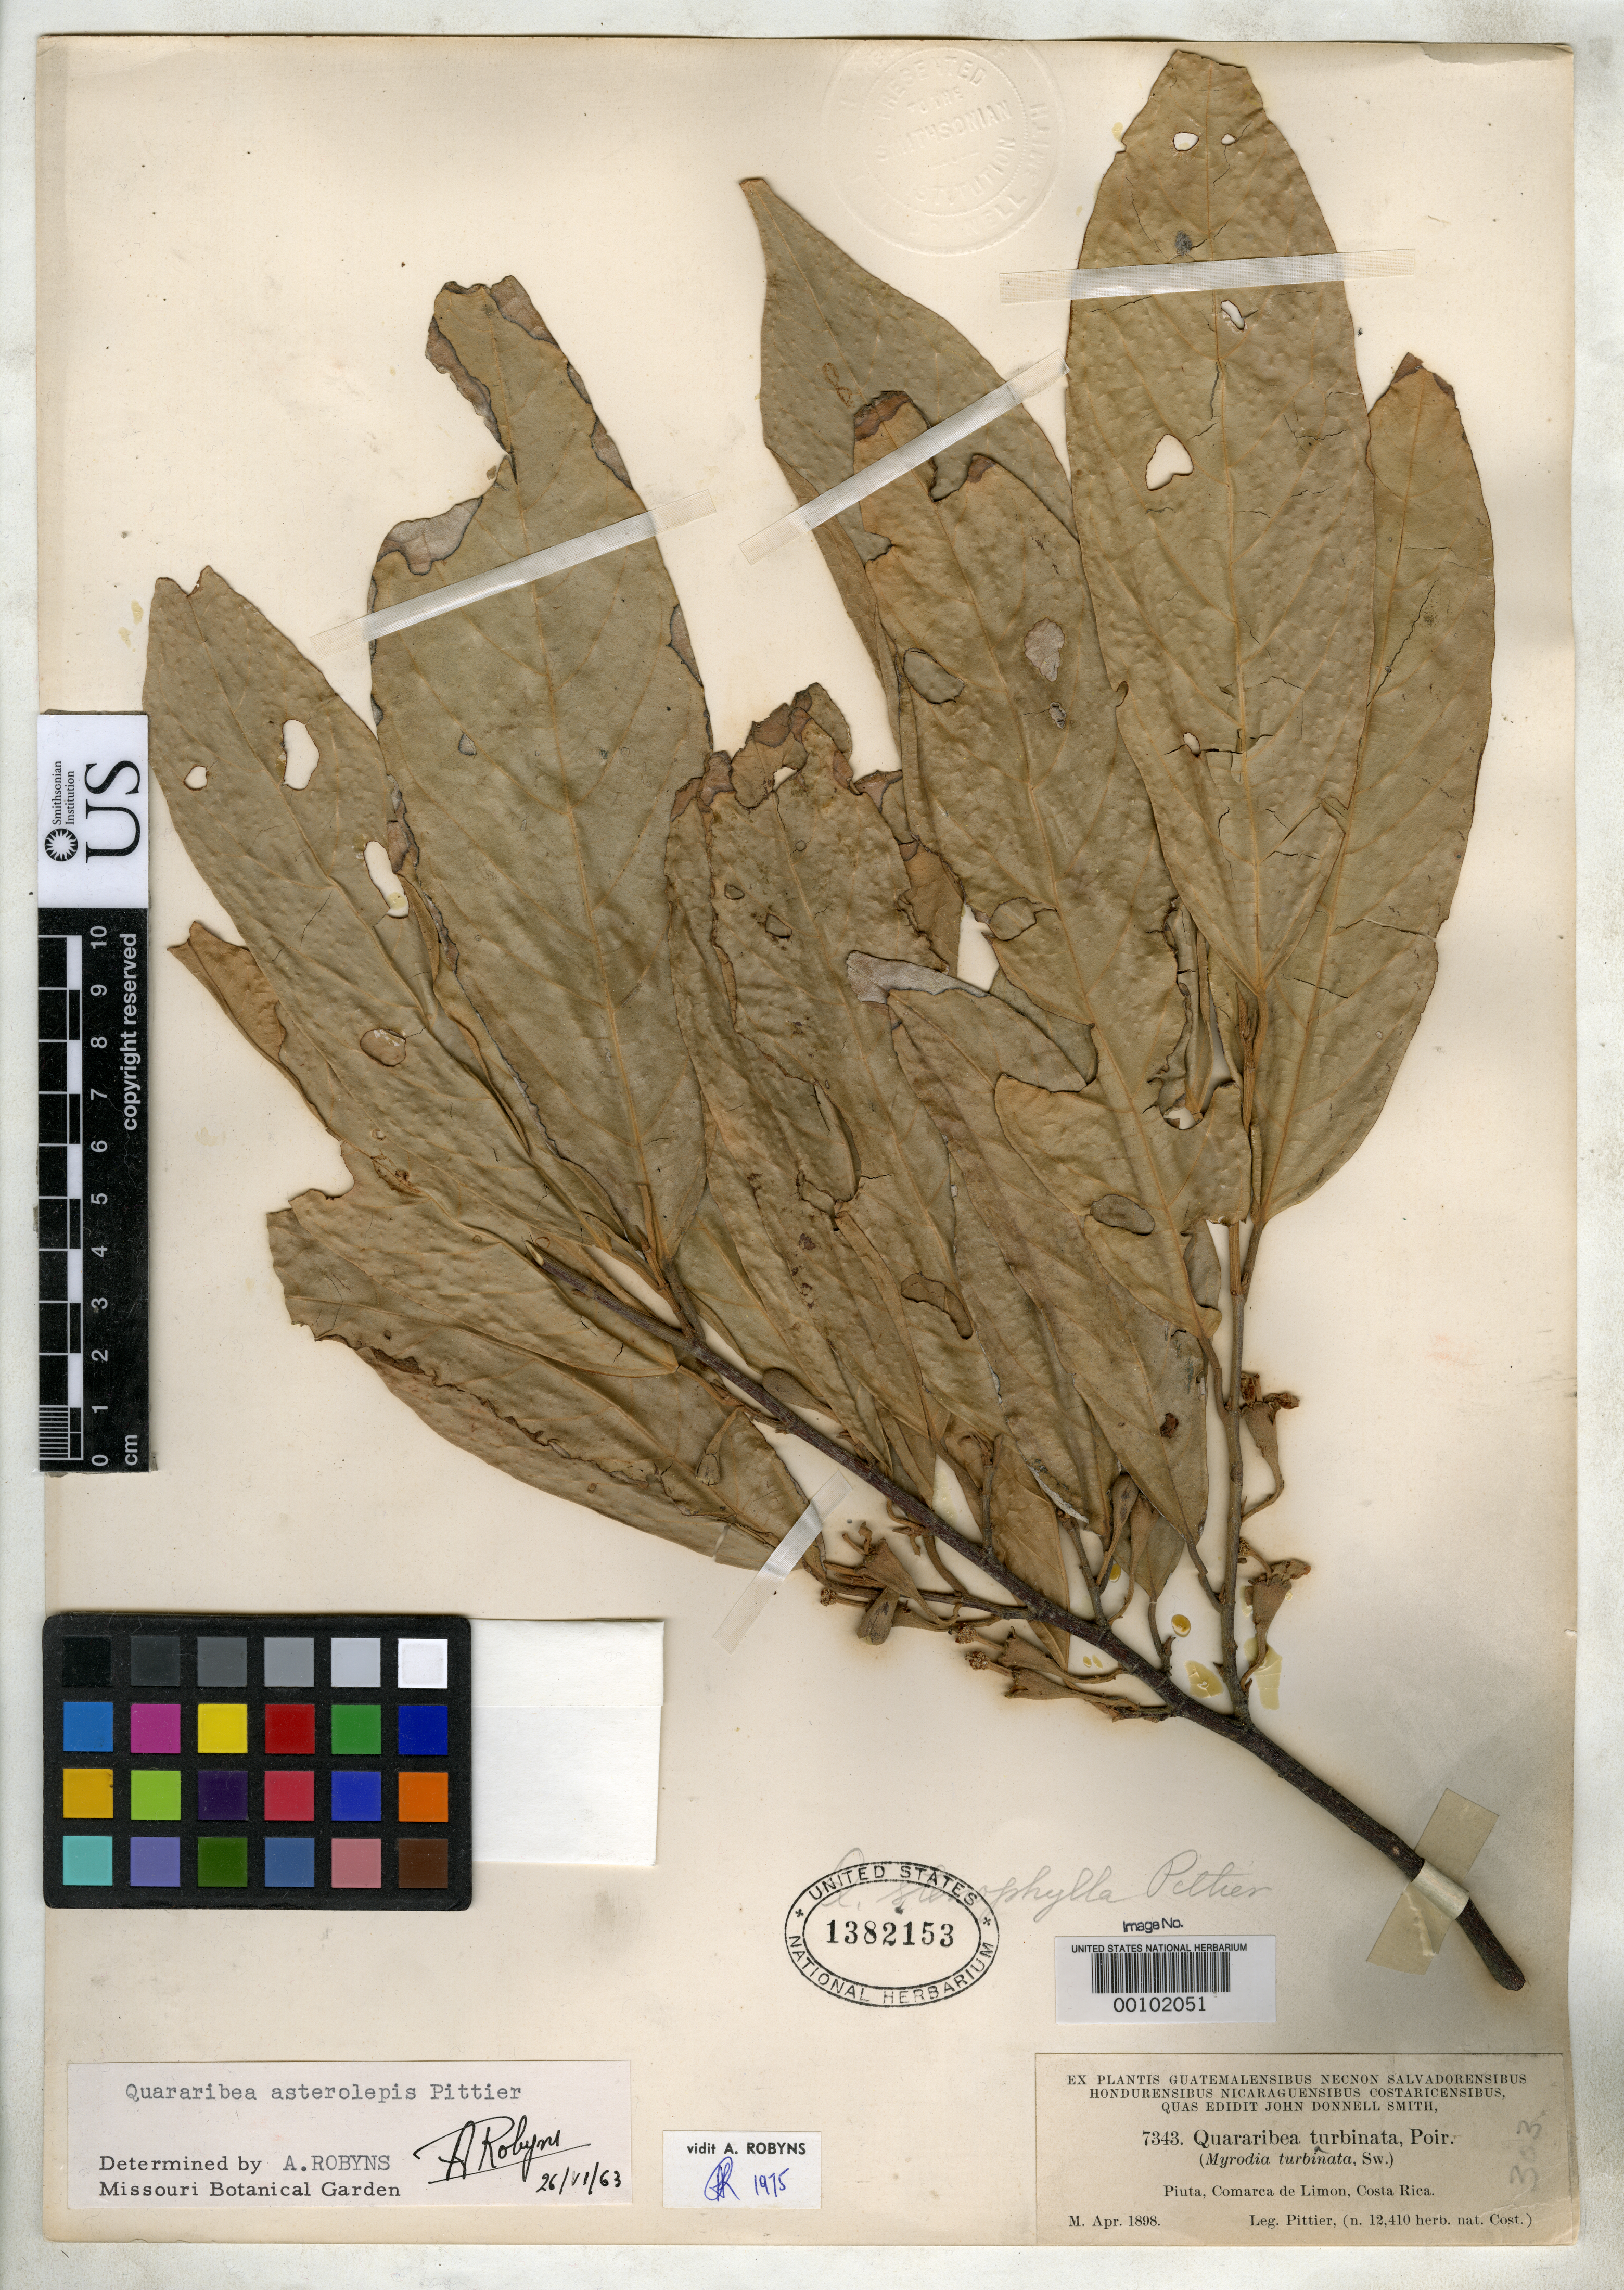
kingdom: Plantae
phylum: Tracheophyta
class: Magnoliopsida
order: Malvales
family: Malvaceae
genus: Quararibea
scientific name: Quararibea stenophylla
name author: Pittier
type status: Isotype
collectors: H. F. Pittier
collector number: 12410 [J.D.S. 7343]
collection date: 1898-04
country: Costa Rica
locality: Piuta, Comarca de Limon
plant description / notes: Specimen ex John Donnell Smith herbarium; presumably a duplicate of the holotype but re-labeled by Donnell Smith (as his no. 7343) with collection date of "Apr. 1898", probably an error for Pittier's VI [June] 1898.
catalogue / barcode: US 1382153